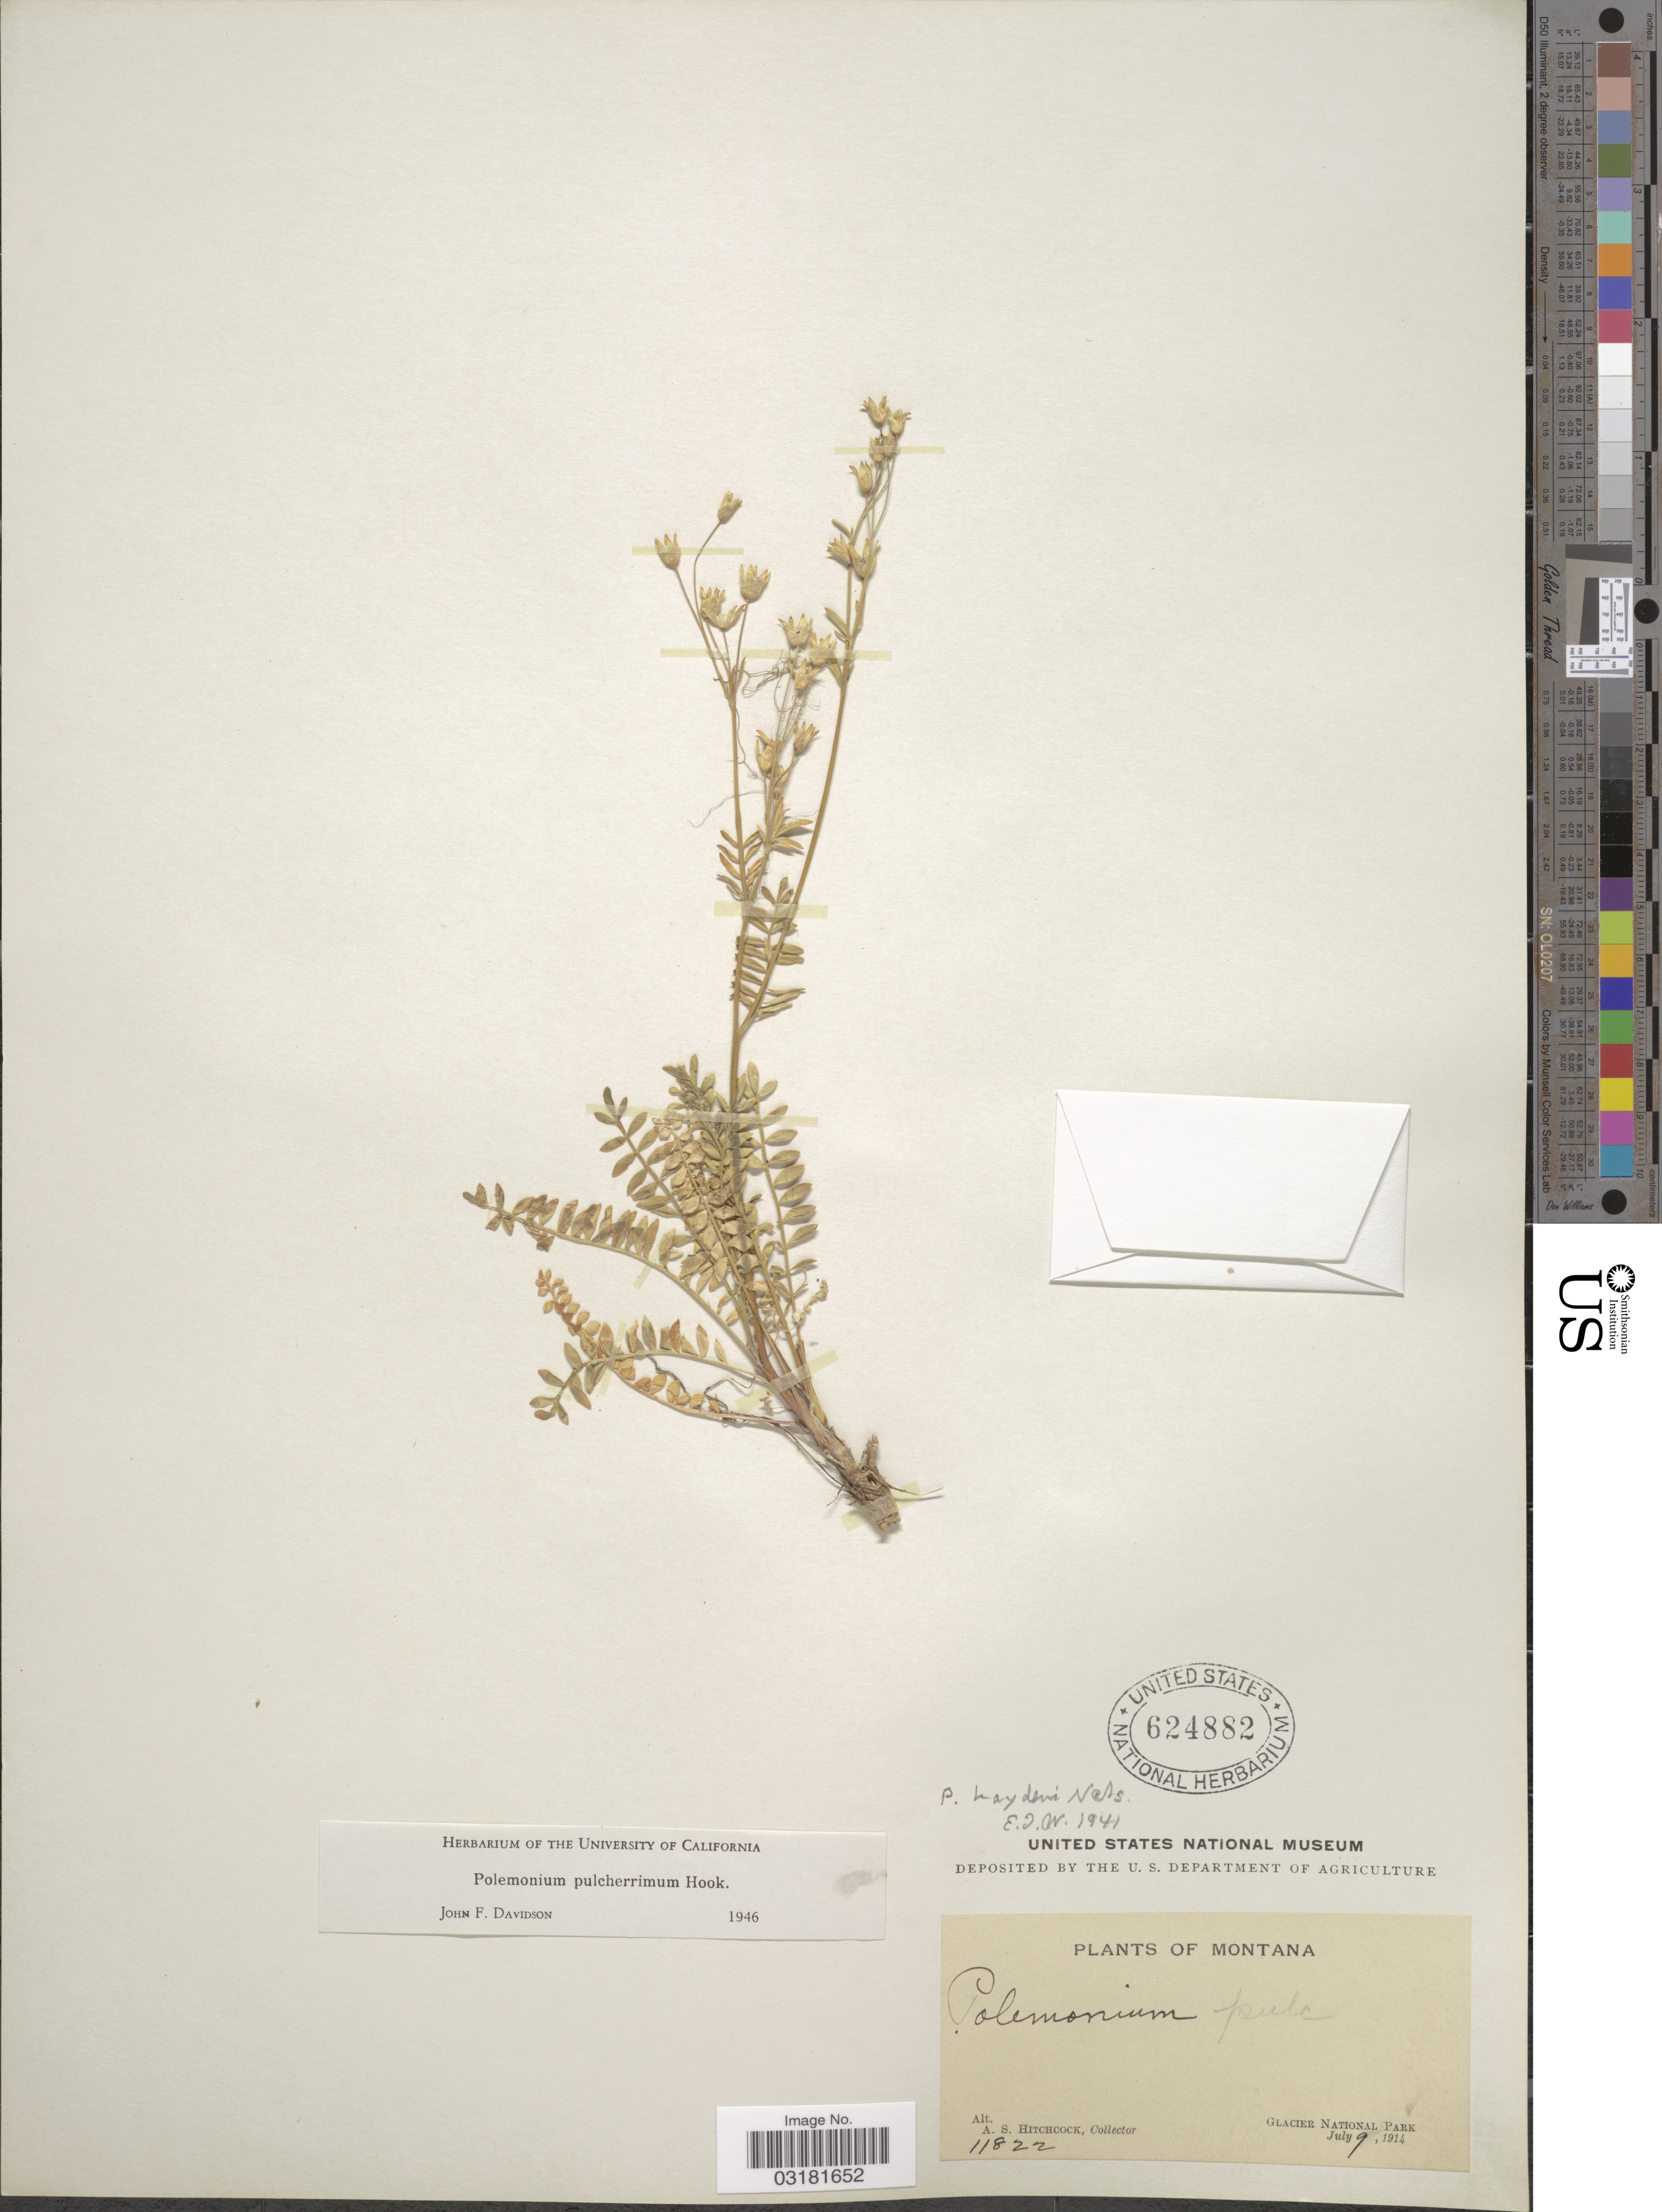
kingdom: Plantae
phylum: Tracheophyta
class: Magnoliopsida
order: Ericales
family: Polemoniaceae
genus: Polemonium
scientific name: Polemonium pulcherrimum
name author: Hook.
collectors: A. S. Hitchcock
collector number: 11822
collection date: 1914-07-09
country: United States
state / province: Montana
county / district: Flathead / Glacier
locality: Glacier National Park.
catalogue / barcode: US 624882